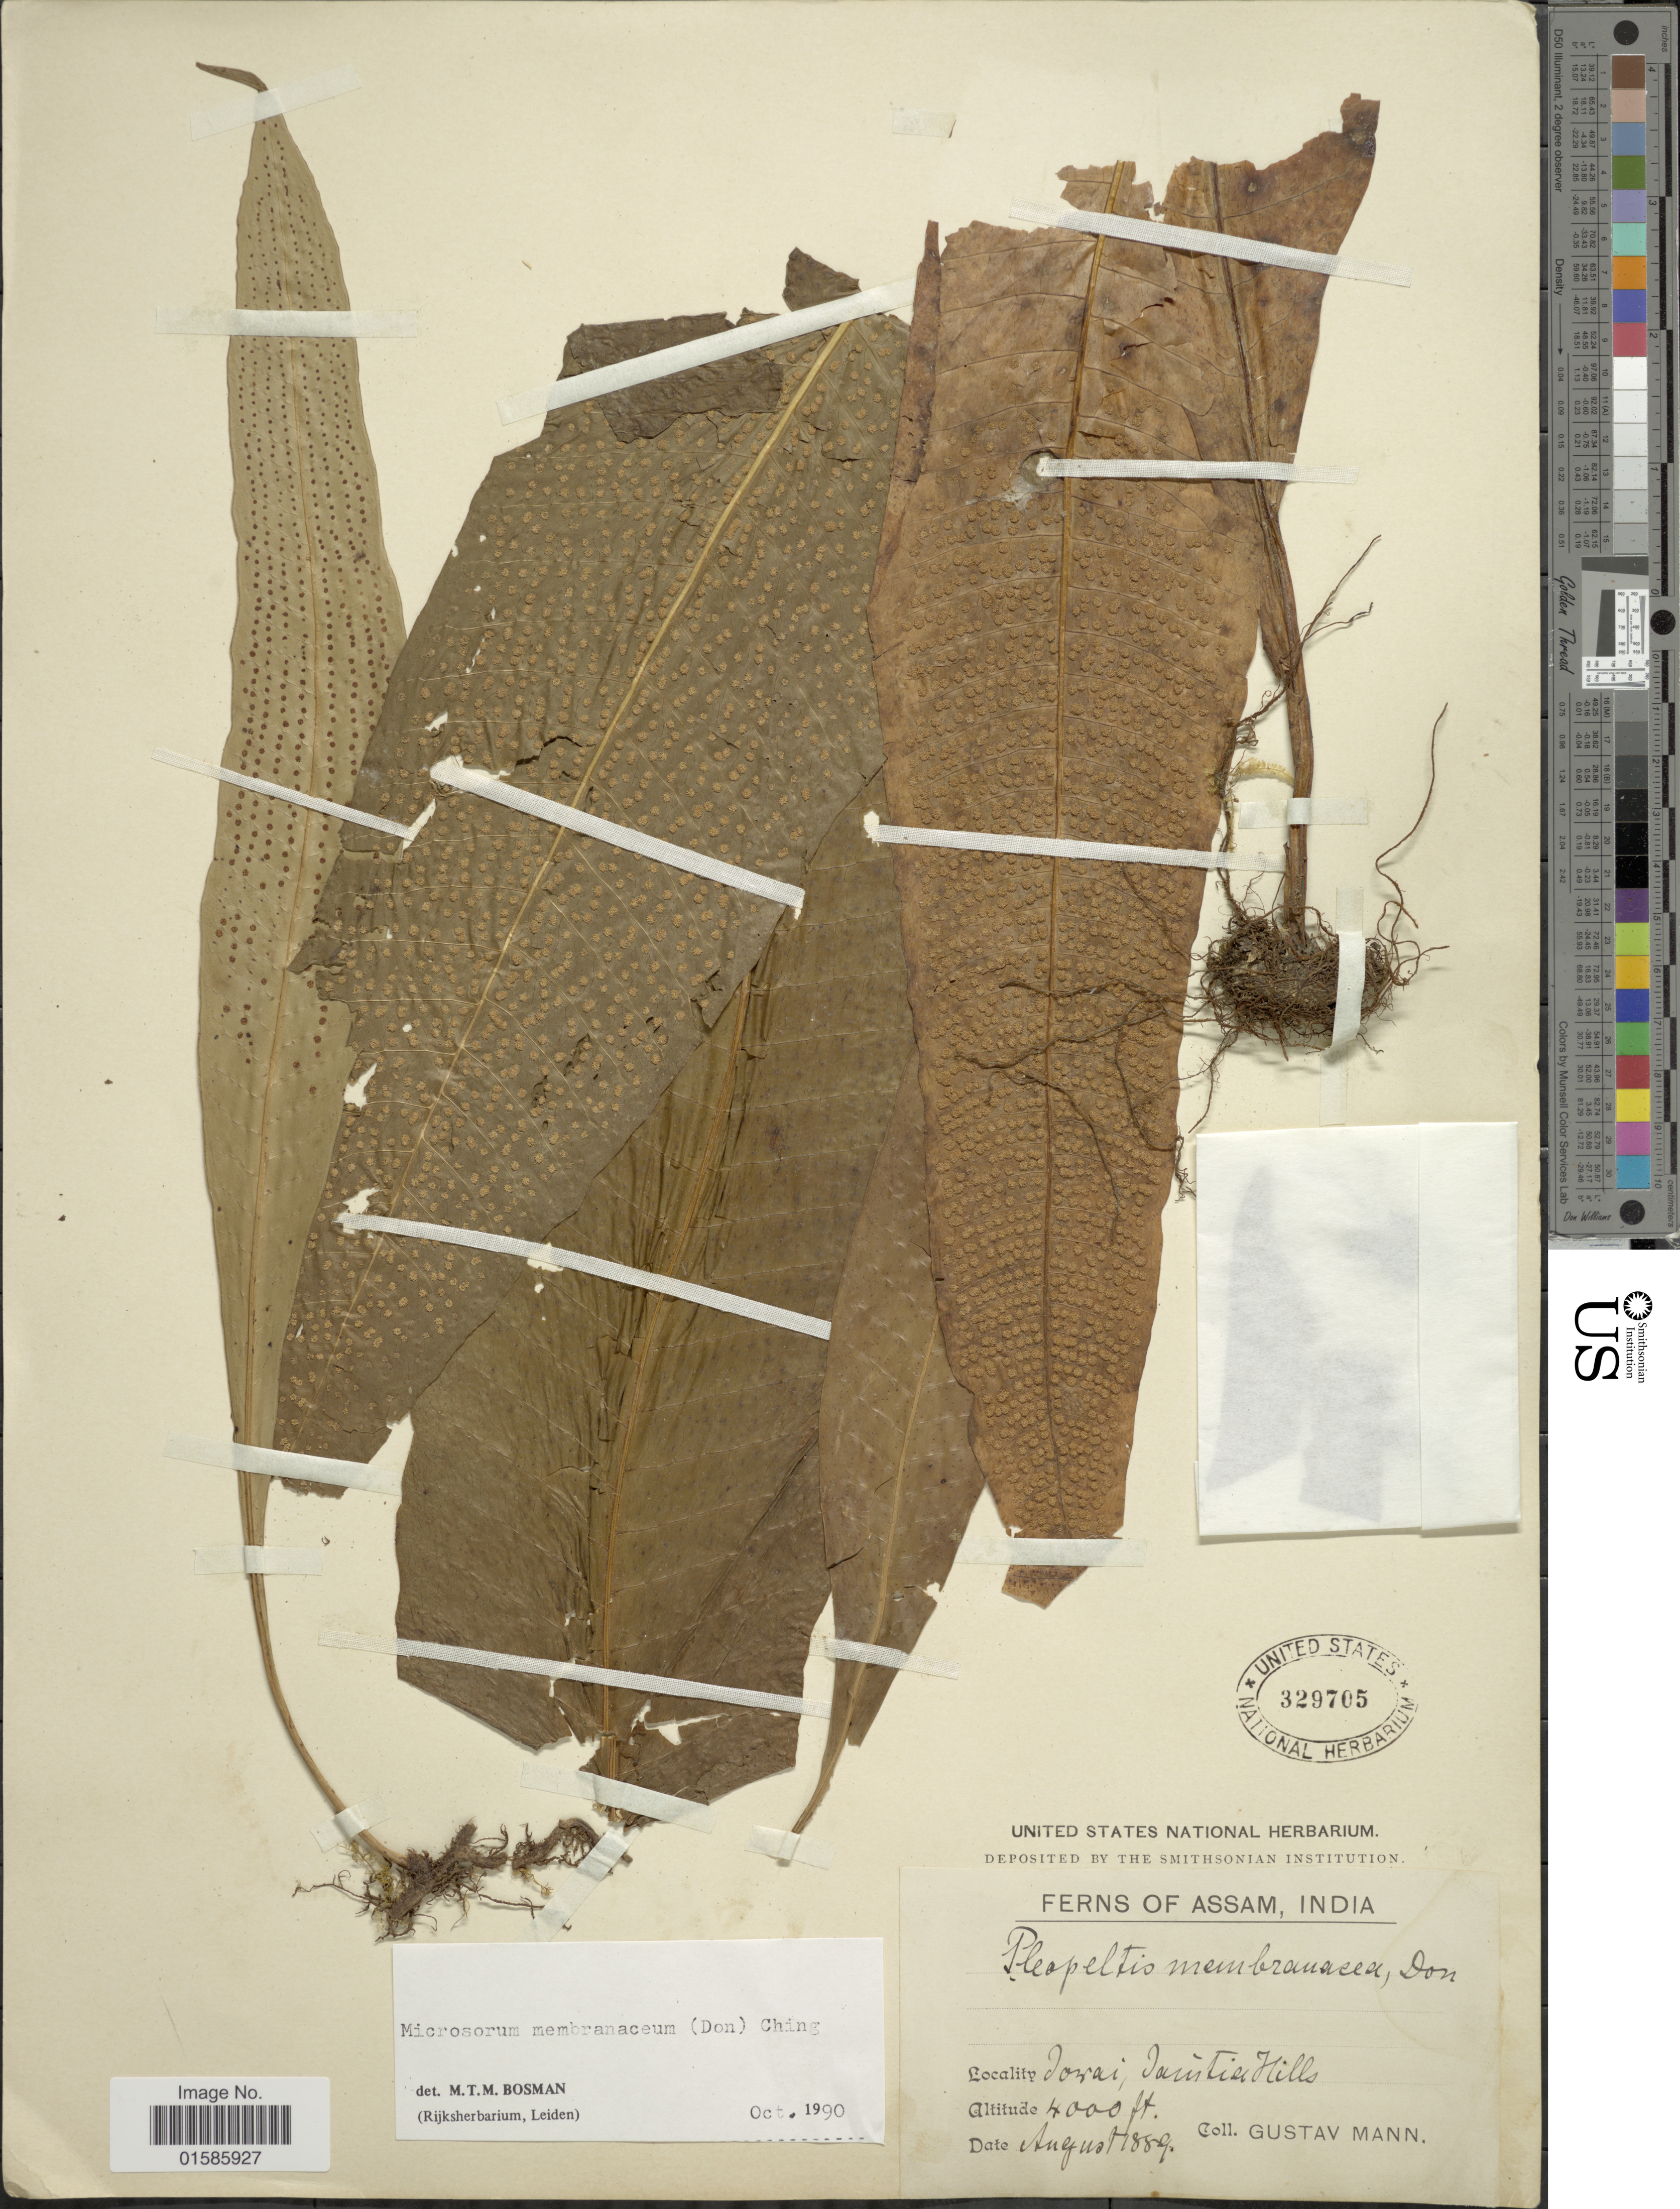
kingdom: Plantae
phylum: Tracheophyta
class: Polypodiopsida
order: Polypodiales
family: Polypodiaceae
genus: Microsorum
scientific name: Microsorum membranaceum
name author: (D. Don) Ching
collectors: G. Mann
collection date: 1889-08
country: India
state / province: Assam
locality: Jorai, Saintier Hills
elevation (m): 1219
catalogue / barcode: US 329705